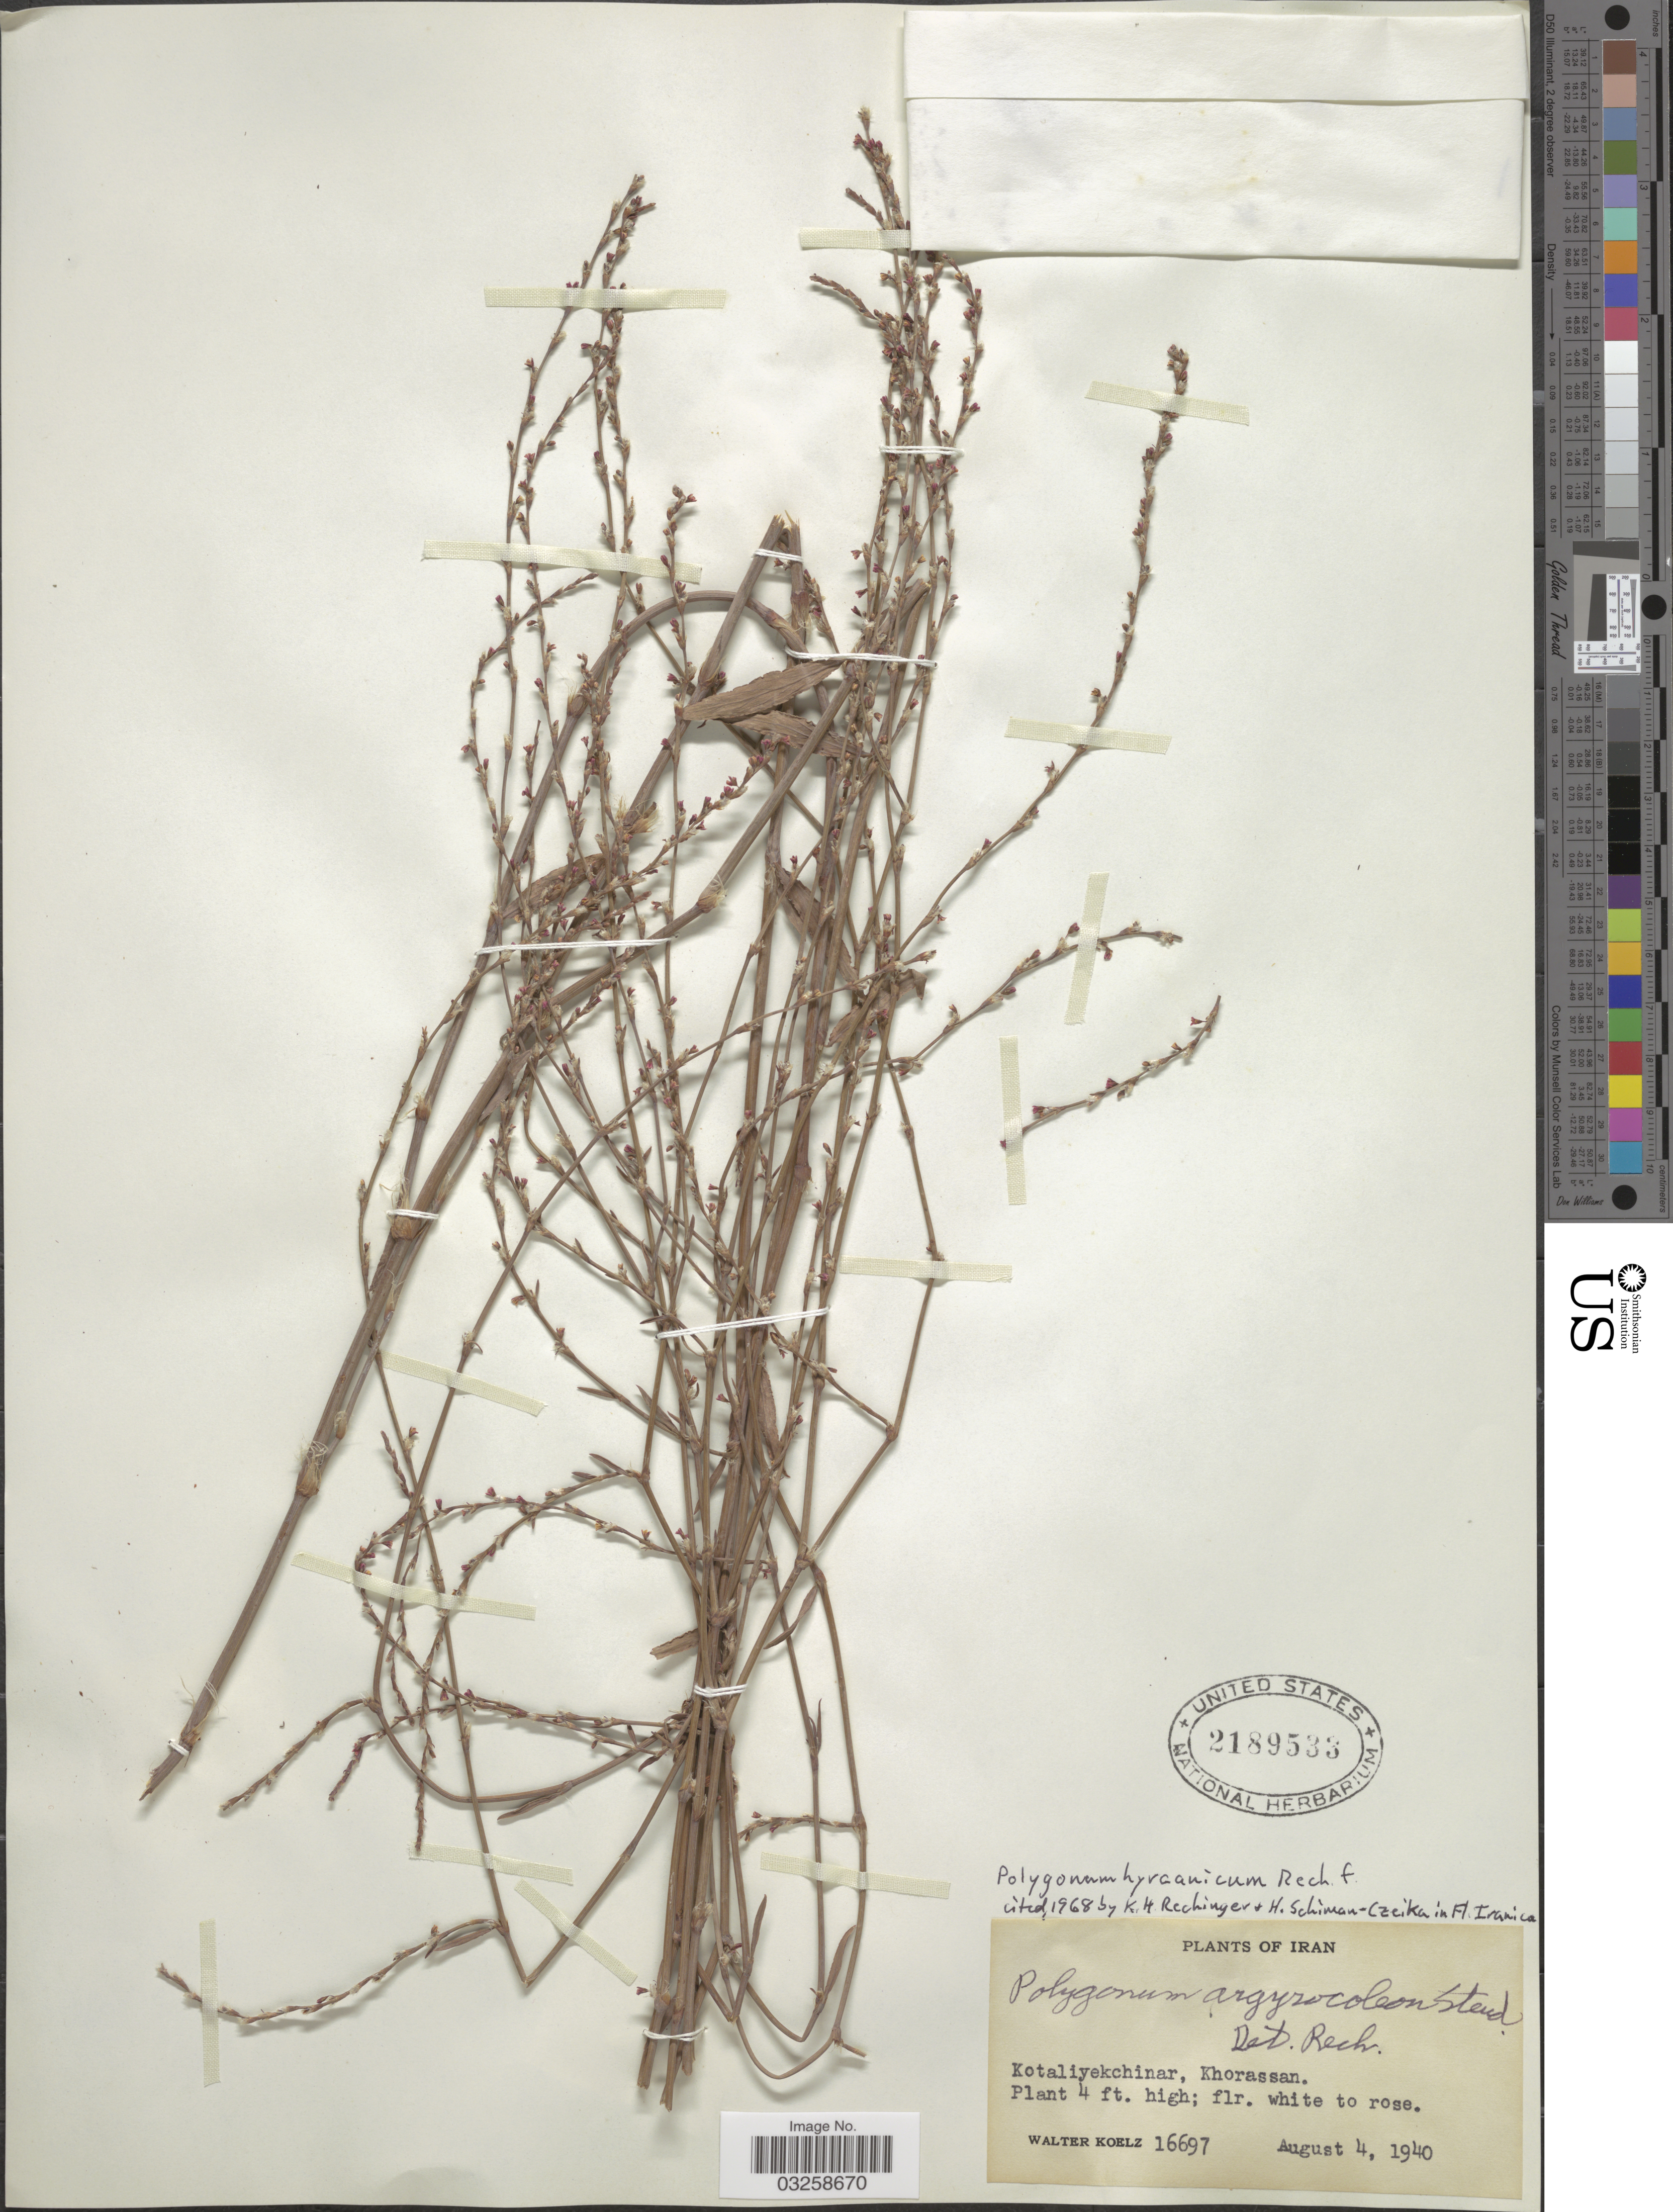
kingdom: Plantae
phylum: Tracheophyta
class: Magnoliopsida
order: Caryophyllales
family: Polygonaceae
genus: Polygonum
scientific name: Polygonum hyrcanicum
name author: Rech. f.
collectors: W. N. Koelz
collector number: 16697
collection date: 1940-08-04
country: Iran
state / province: Khorasan [obsolete]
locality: Kotaliyekchinar, Khorassan.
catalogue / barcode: US 2189533